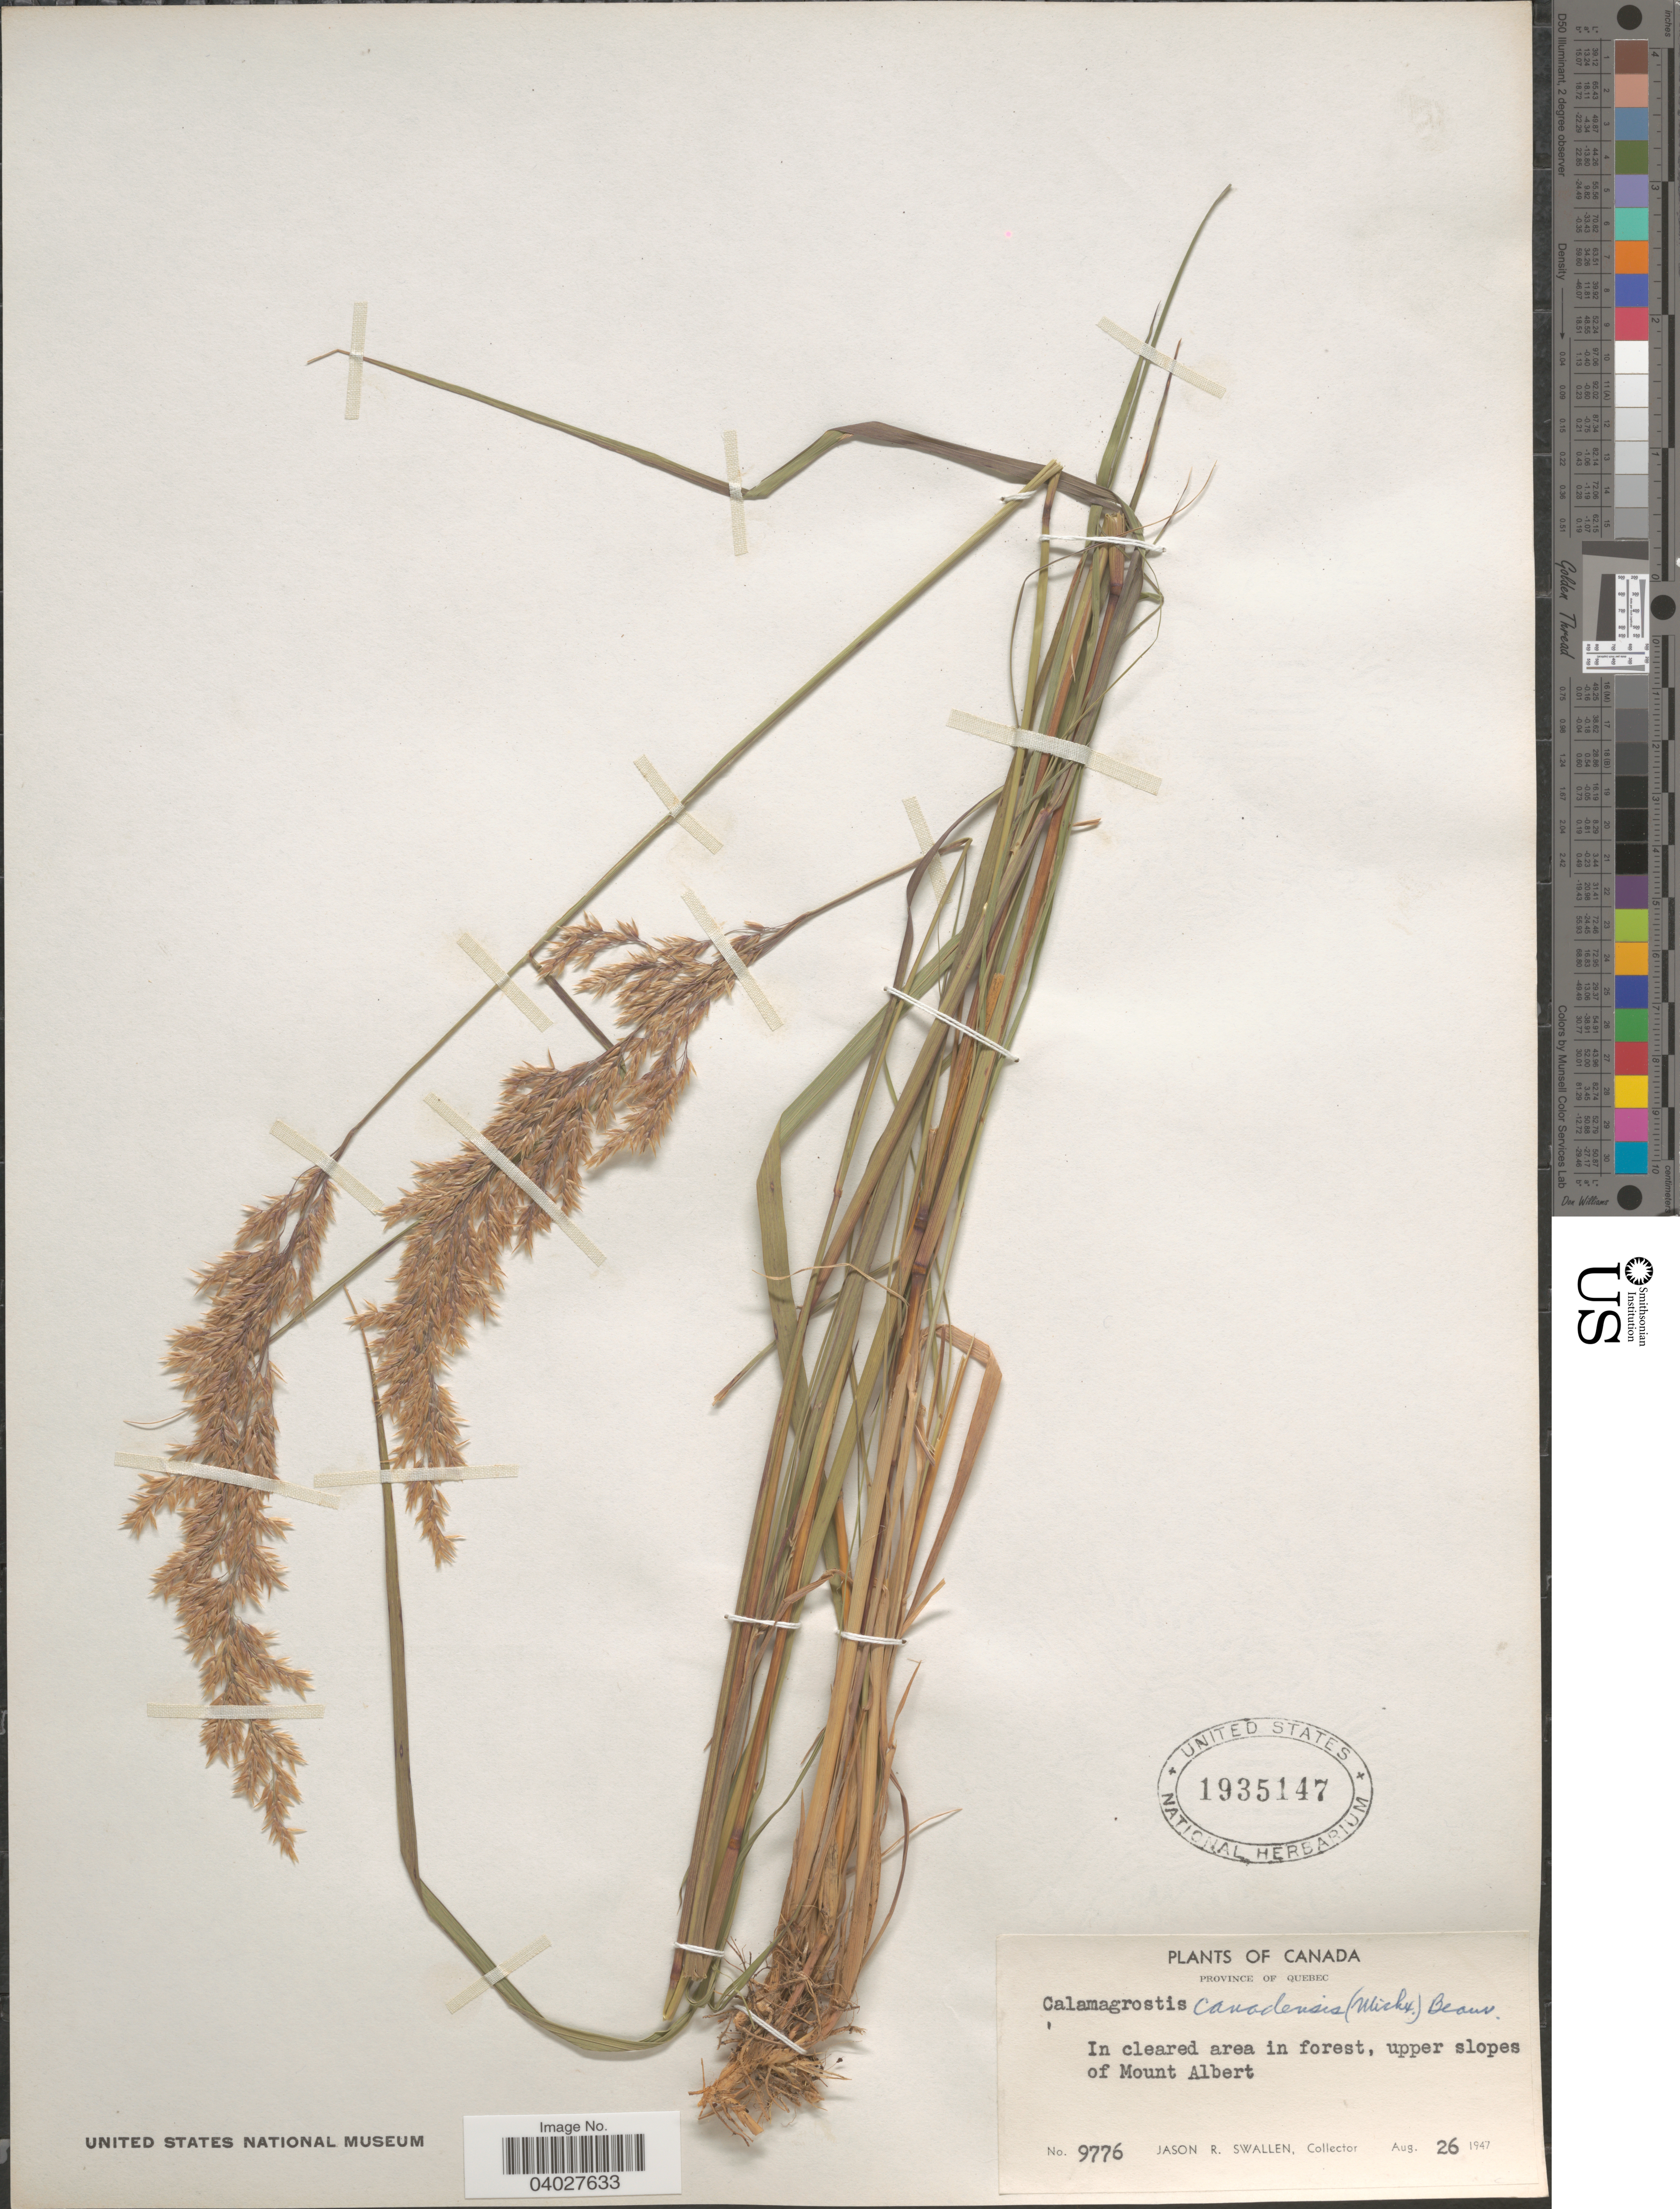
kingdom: Plantae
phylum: Tracheophyta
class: Liliopsida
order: Poales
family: Poaceae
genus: Calamagrostis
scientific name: Calamagrostis canadensis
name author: (Michx.) P. Beauv.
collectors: J. R. Swallen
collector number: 9776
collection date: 1947-08-26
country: Canada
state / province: Quebec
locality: In cleared area in forest, upper slope of Mount Albert.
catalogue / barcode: US 1935147